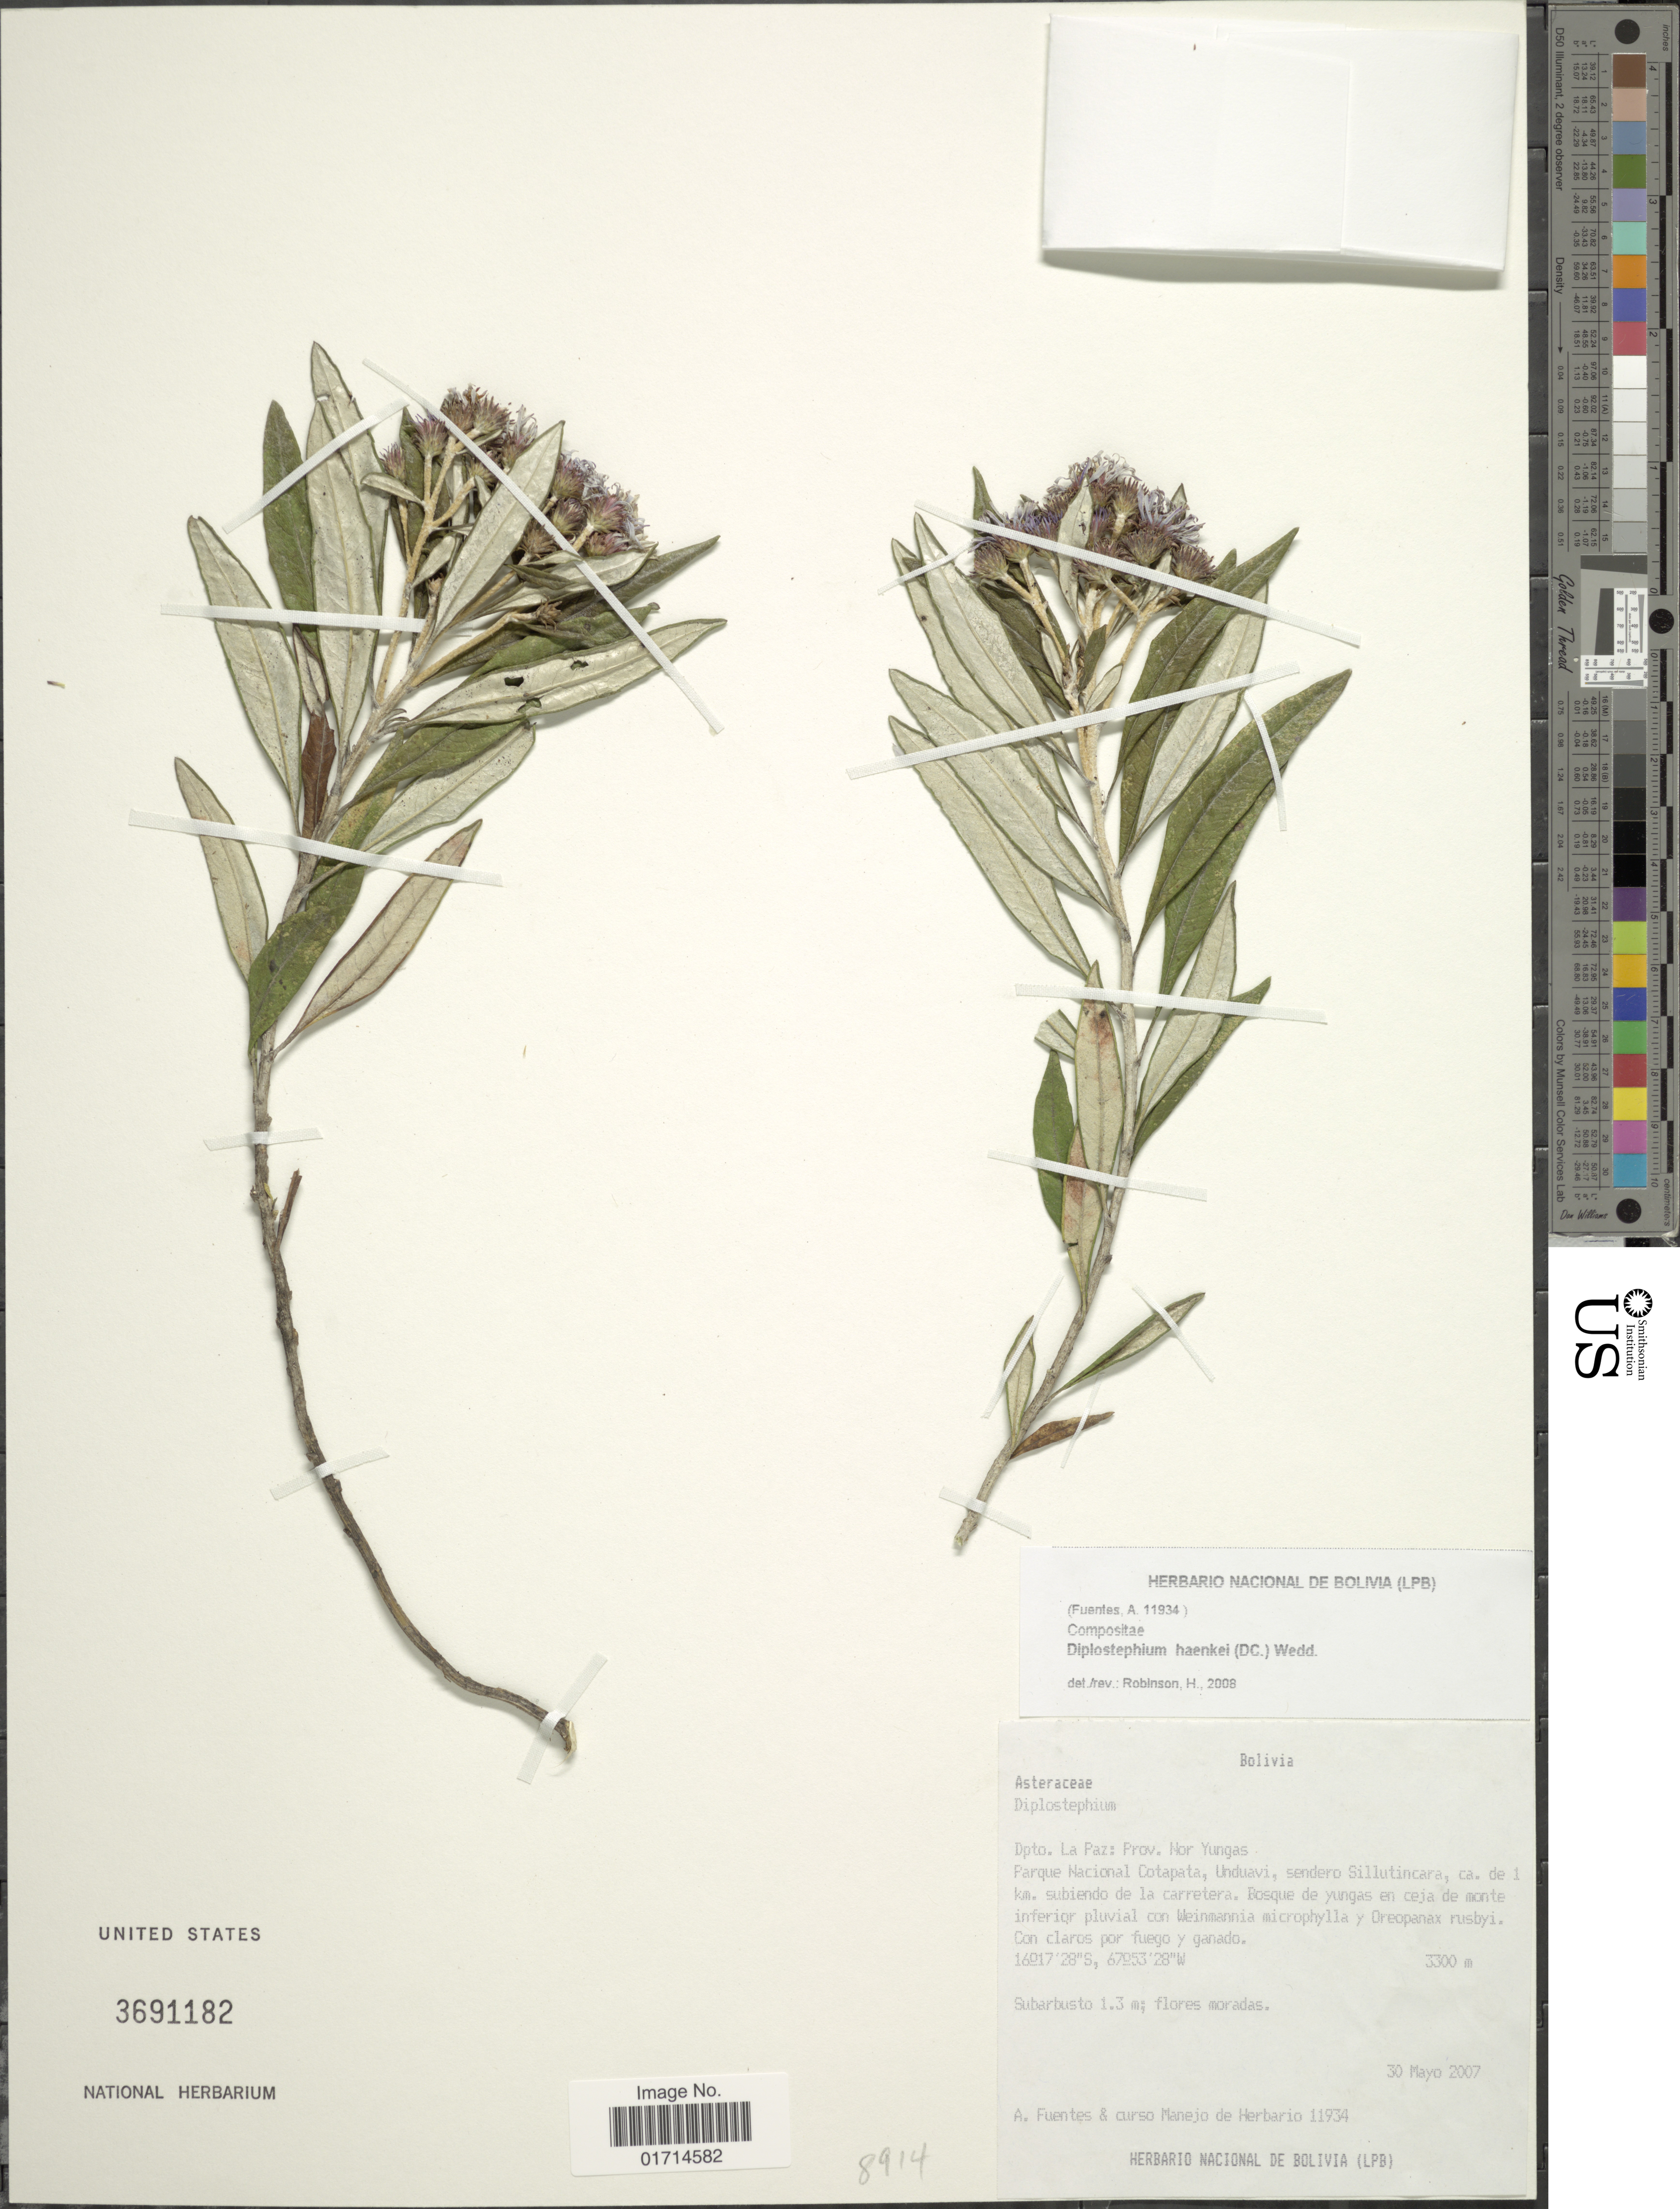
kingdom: Plantae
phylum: Tracheophyta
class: Magnoliopsida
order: Asterales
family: Asteraceae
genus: Diplostephium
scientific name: Diplostephium haenkei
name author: (DC.) Wedd.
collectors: A. Fuentes & Curso Manejo de Herbario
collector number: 11934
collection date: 2007-05-30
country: Bolivia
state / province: La Paz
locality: Prov. Nor Yungas, Parque Nacional Cotapata, Unduavi, sendero Sillutinarca, ca. de 1 km. subieodo de la carretera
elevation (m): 3300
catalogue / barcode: US 3691182